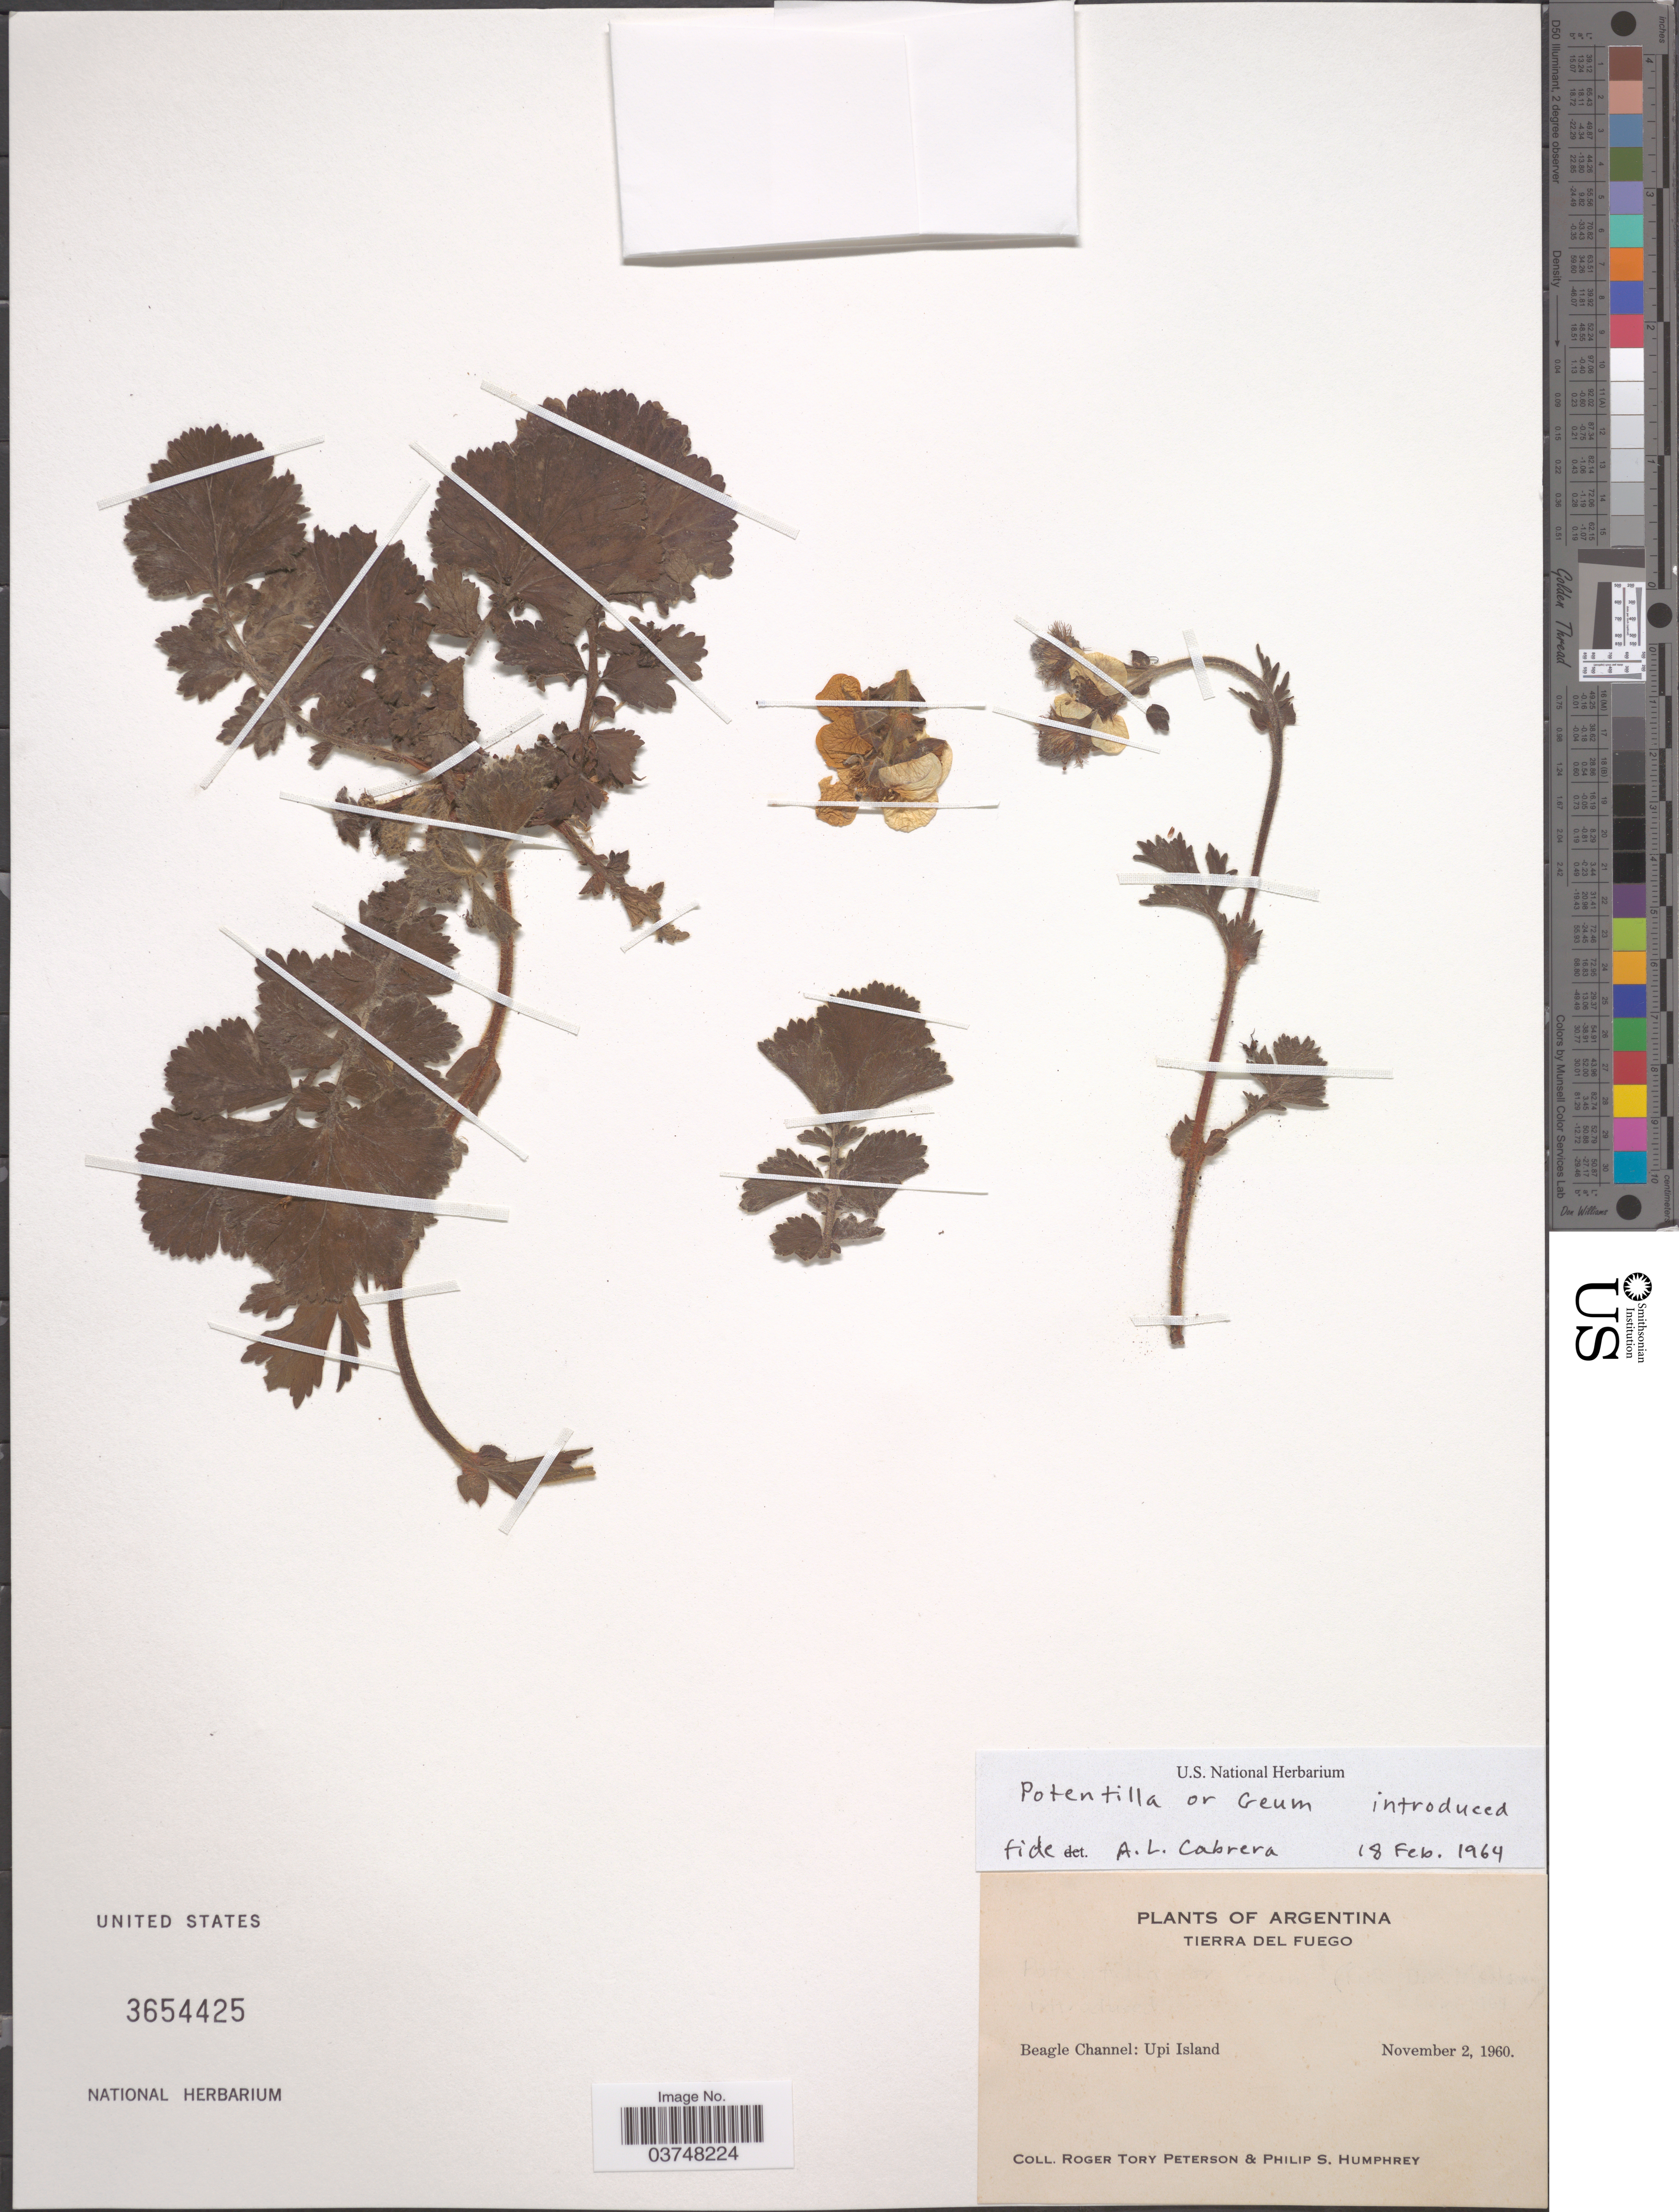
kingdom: Plantae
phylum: Tracheophyta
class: Magnoliopsida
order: Rosales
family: Rosaceae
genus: Geum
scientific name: Geum sp.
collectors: R. Peterson & P. Humphrey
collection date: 1960-11-02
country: Argentina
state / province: Tierra del Fuego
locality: Beagle Channel: Upi Island.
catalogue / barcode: US 3654425